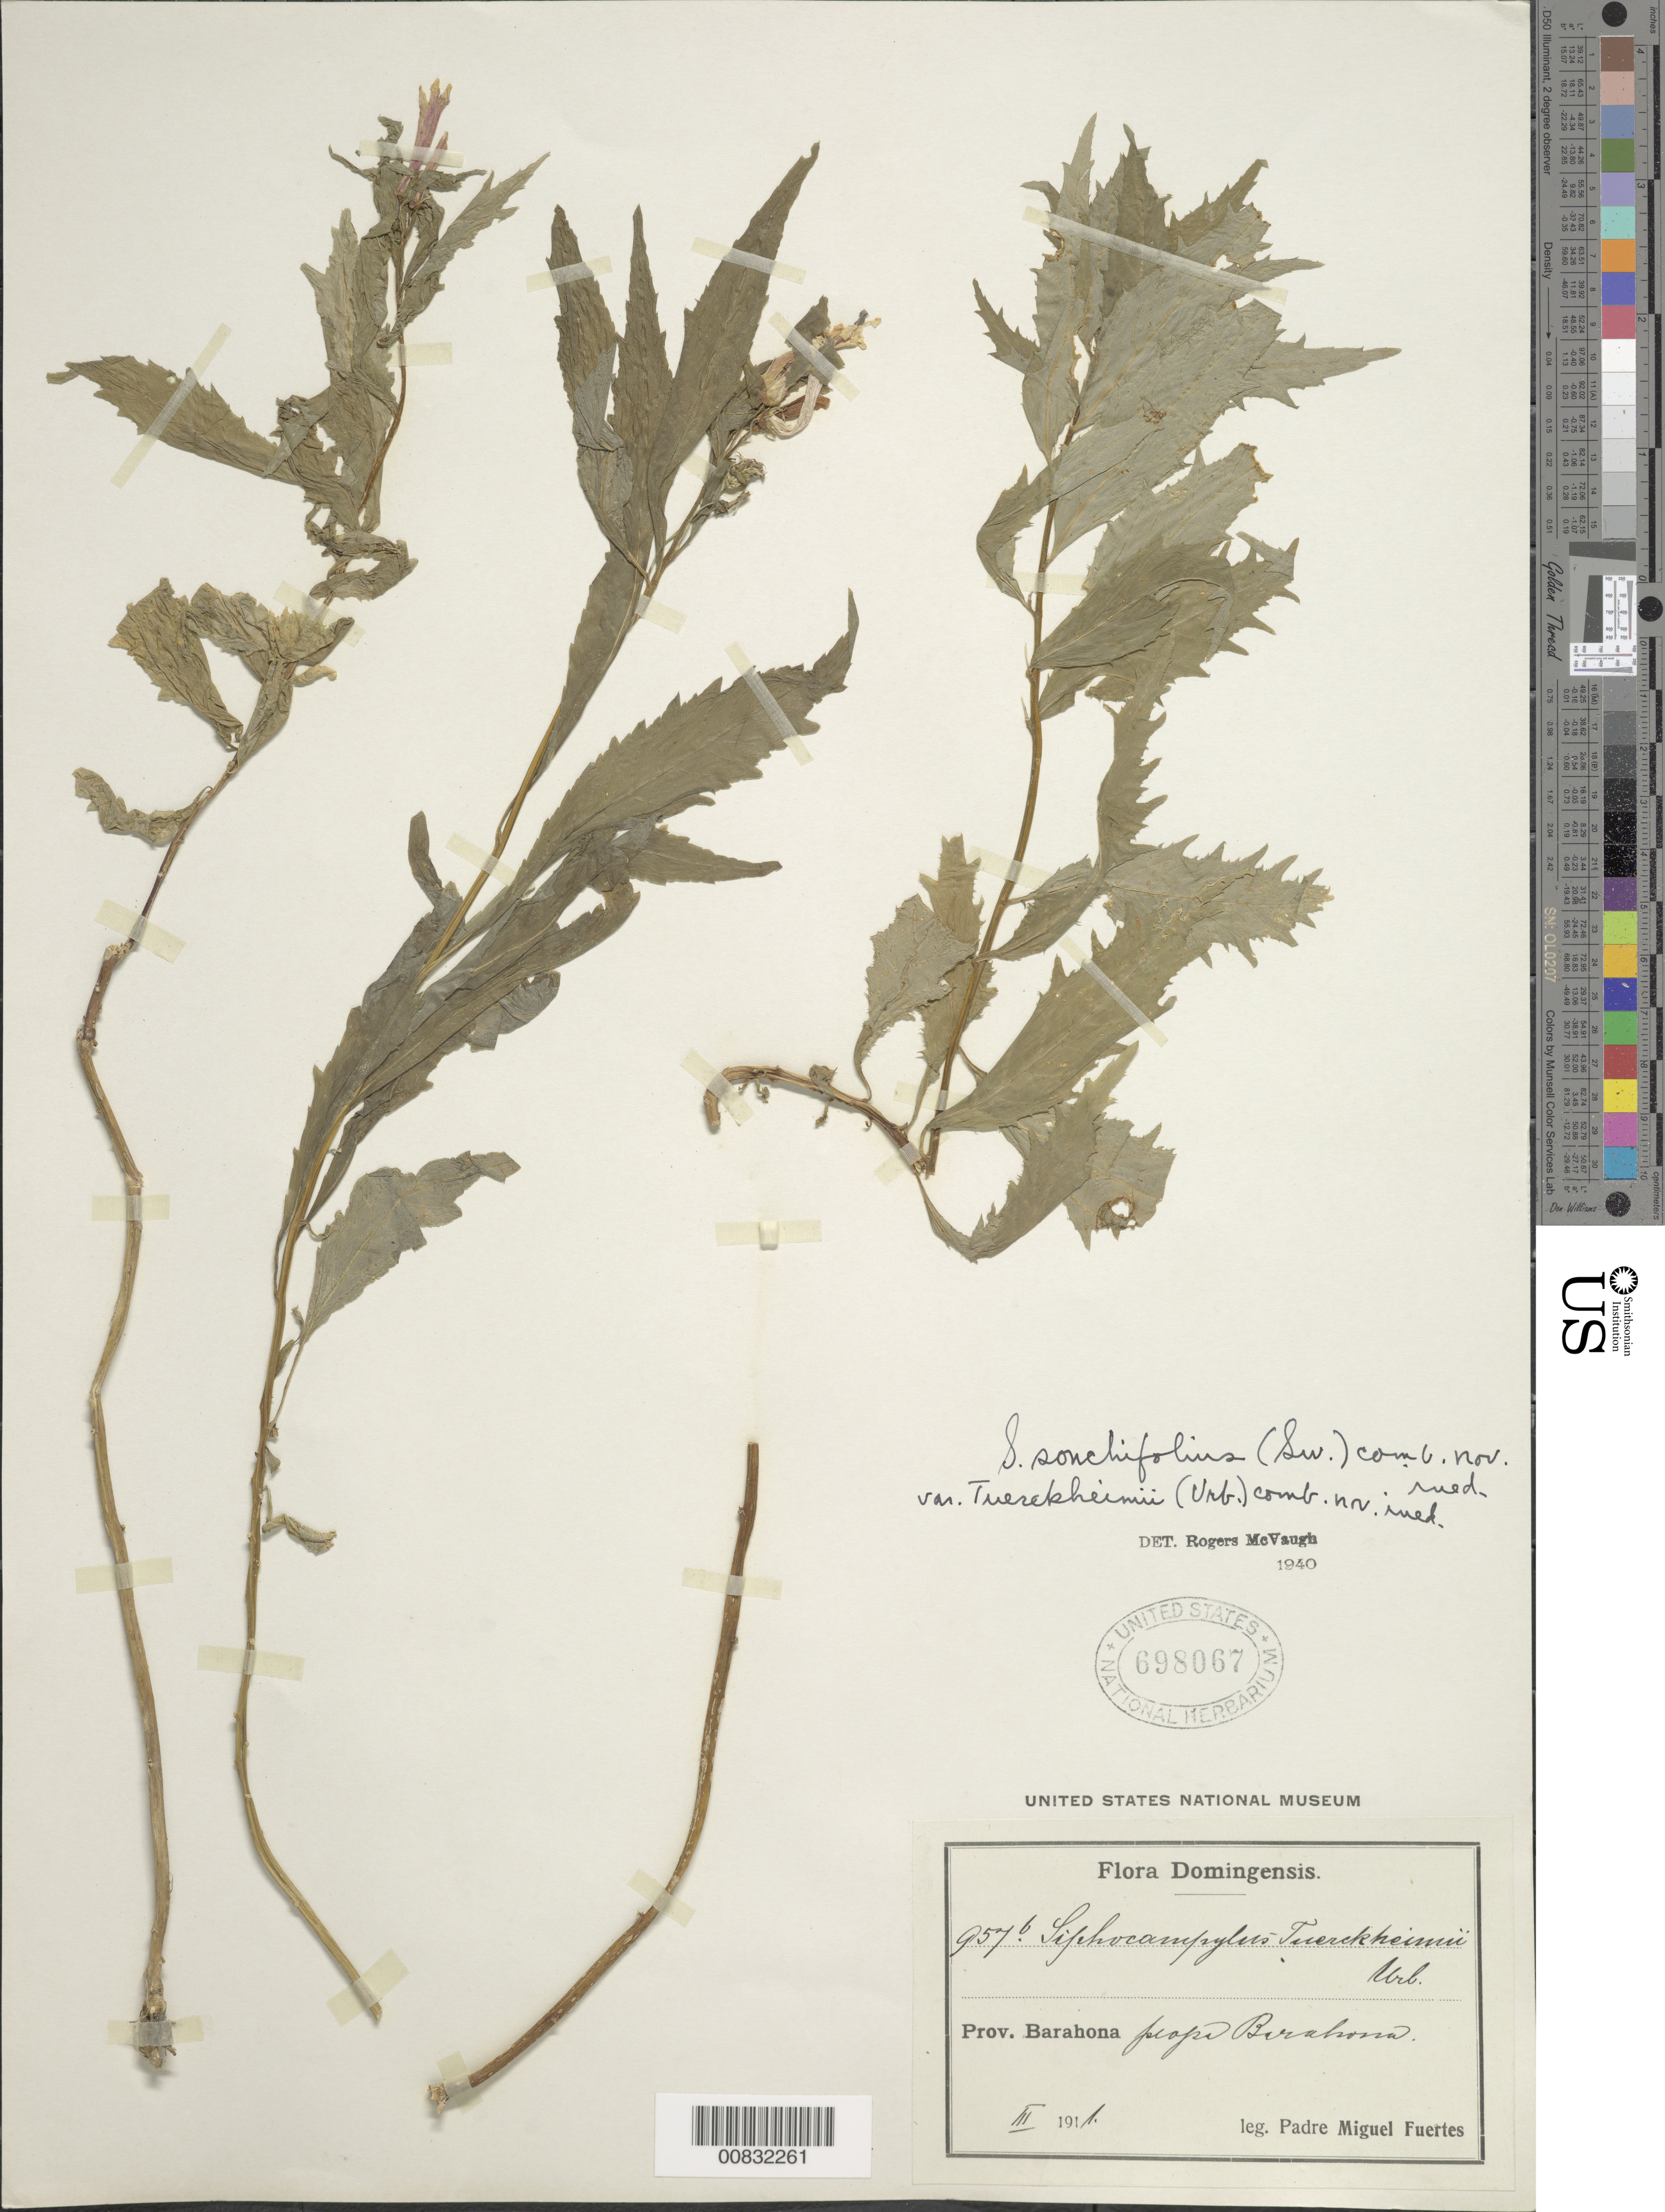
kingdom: Plantae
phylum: Tracheophyta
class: Magnoliopsida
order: Asterales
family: Campanulaceae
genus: Siphocampylus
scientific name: Siphocampylus tuerckheimii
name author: Urb.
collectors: M. D. Fuertes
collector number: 957B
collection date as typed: Mar 1911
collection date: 1911-03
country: Dominican Republic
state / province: Barahona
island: Hispaniola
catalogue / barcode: US 698067